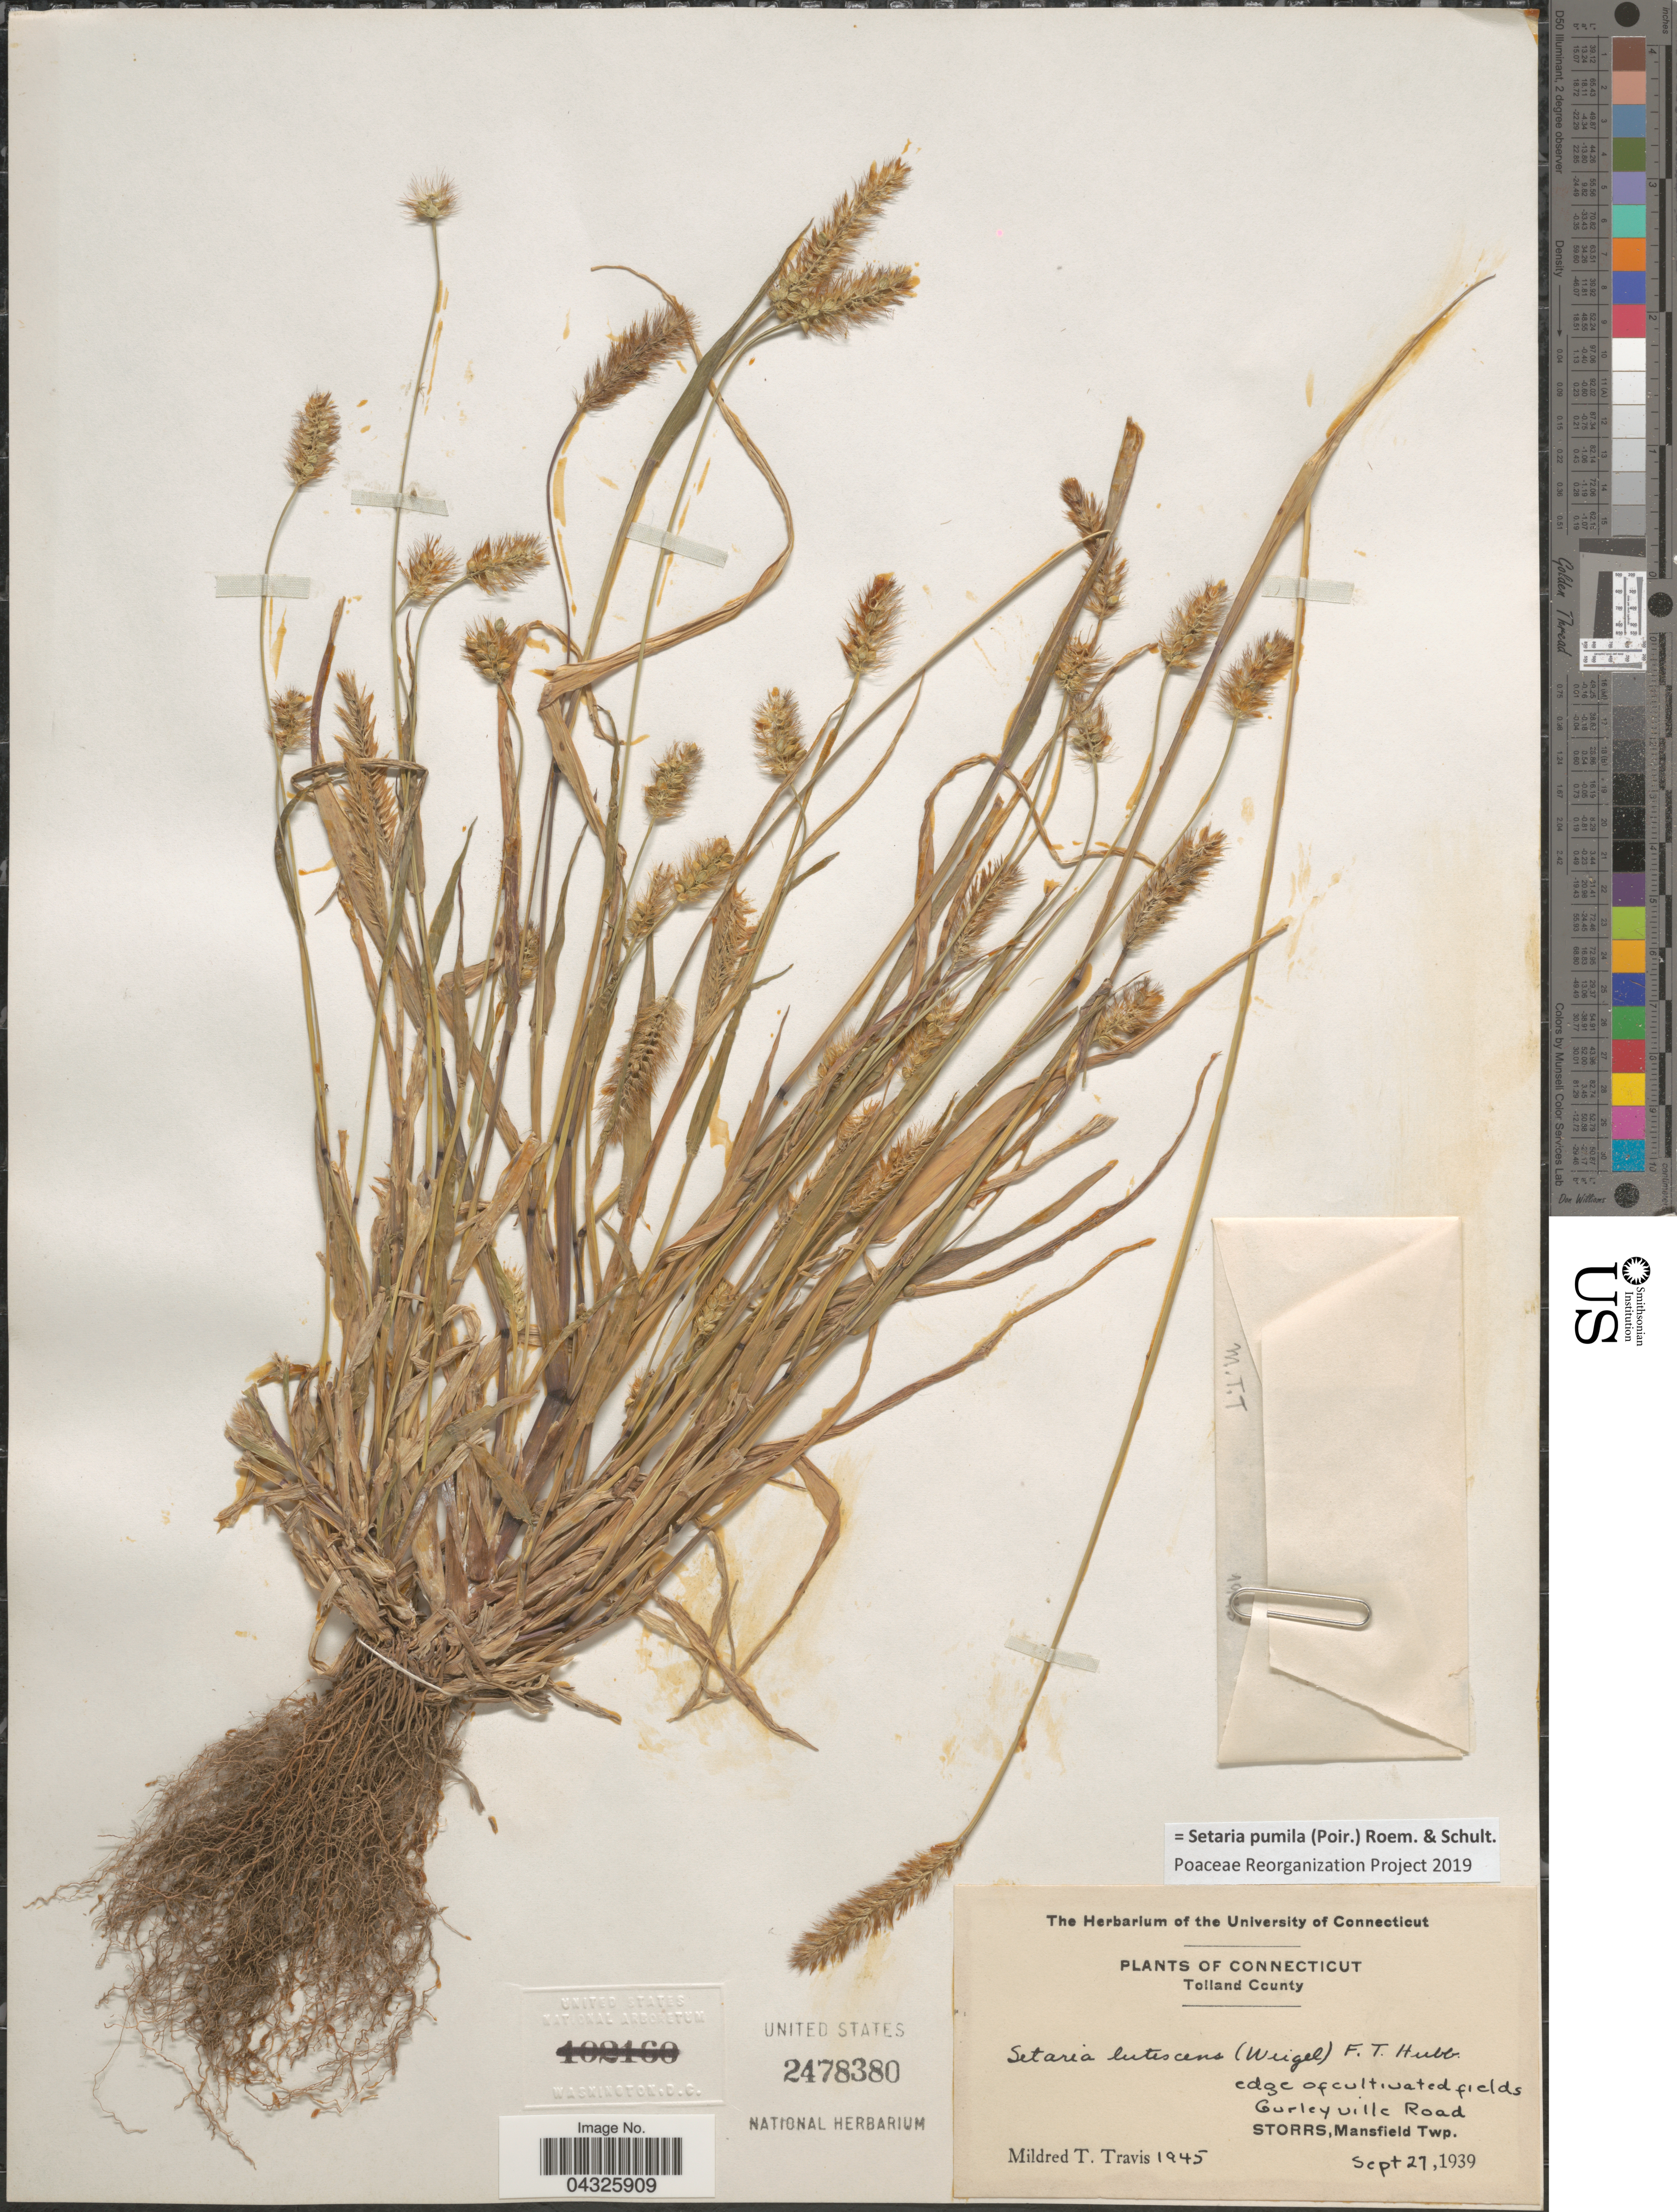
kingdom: Plantae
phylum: Tracheophyta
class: Liliopsida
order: Poales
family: Poaceae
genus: Setaria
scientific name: Setaria pumila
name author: (Poir.) Roem. & Schult.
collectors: M. Travis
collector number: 1945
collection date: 1939-09-27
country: United States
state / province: Connecticut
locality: Tolland County. Edge of cultivated fields. Gurleyville Road. Storrs, Mansfield Twp.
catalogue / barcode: US 2478380